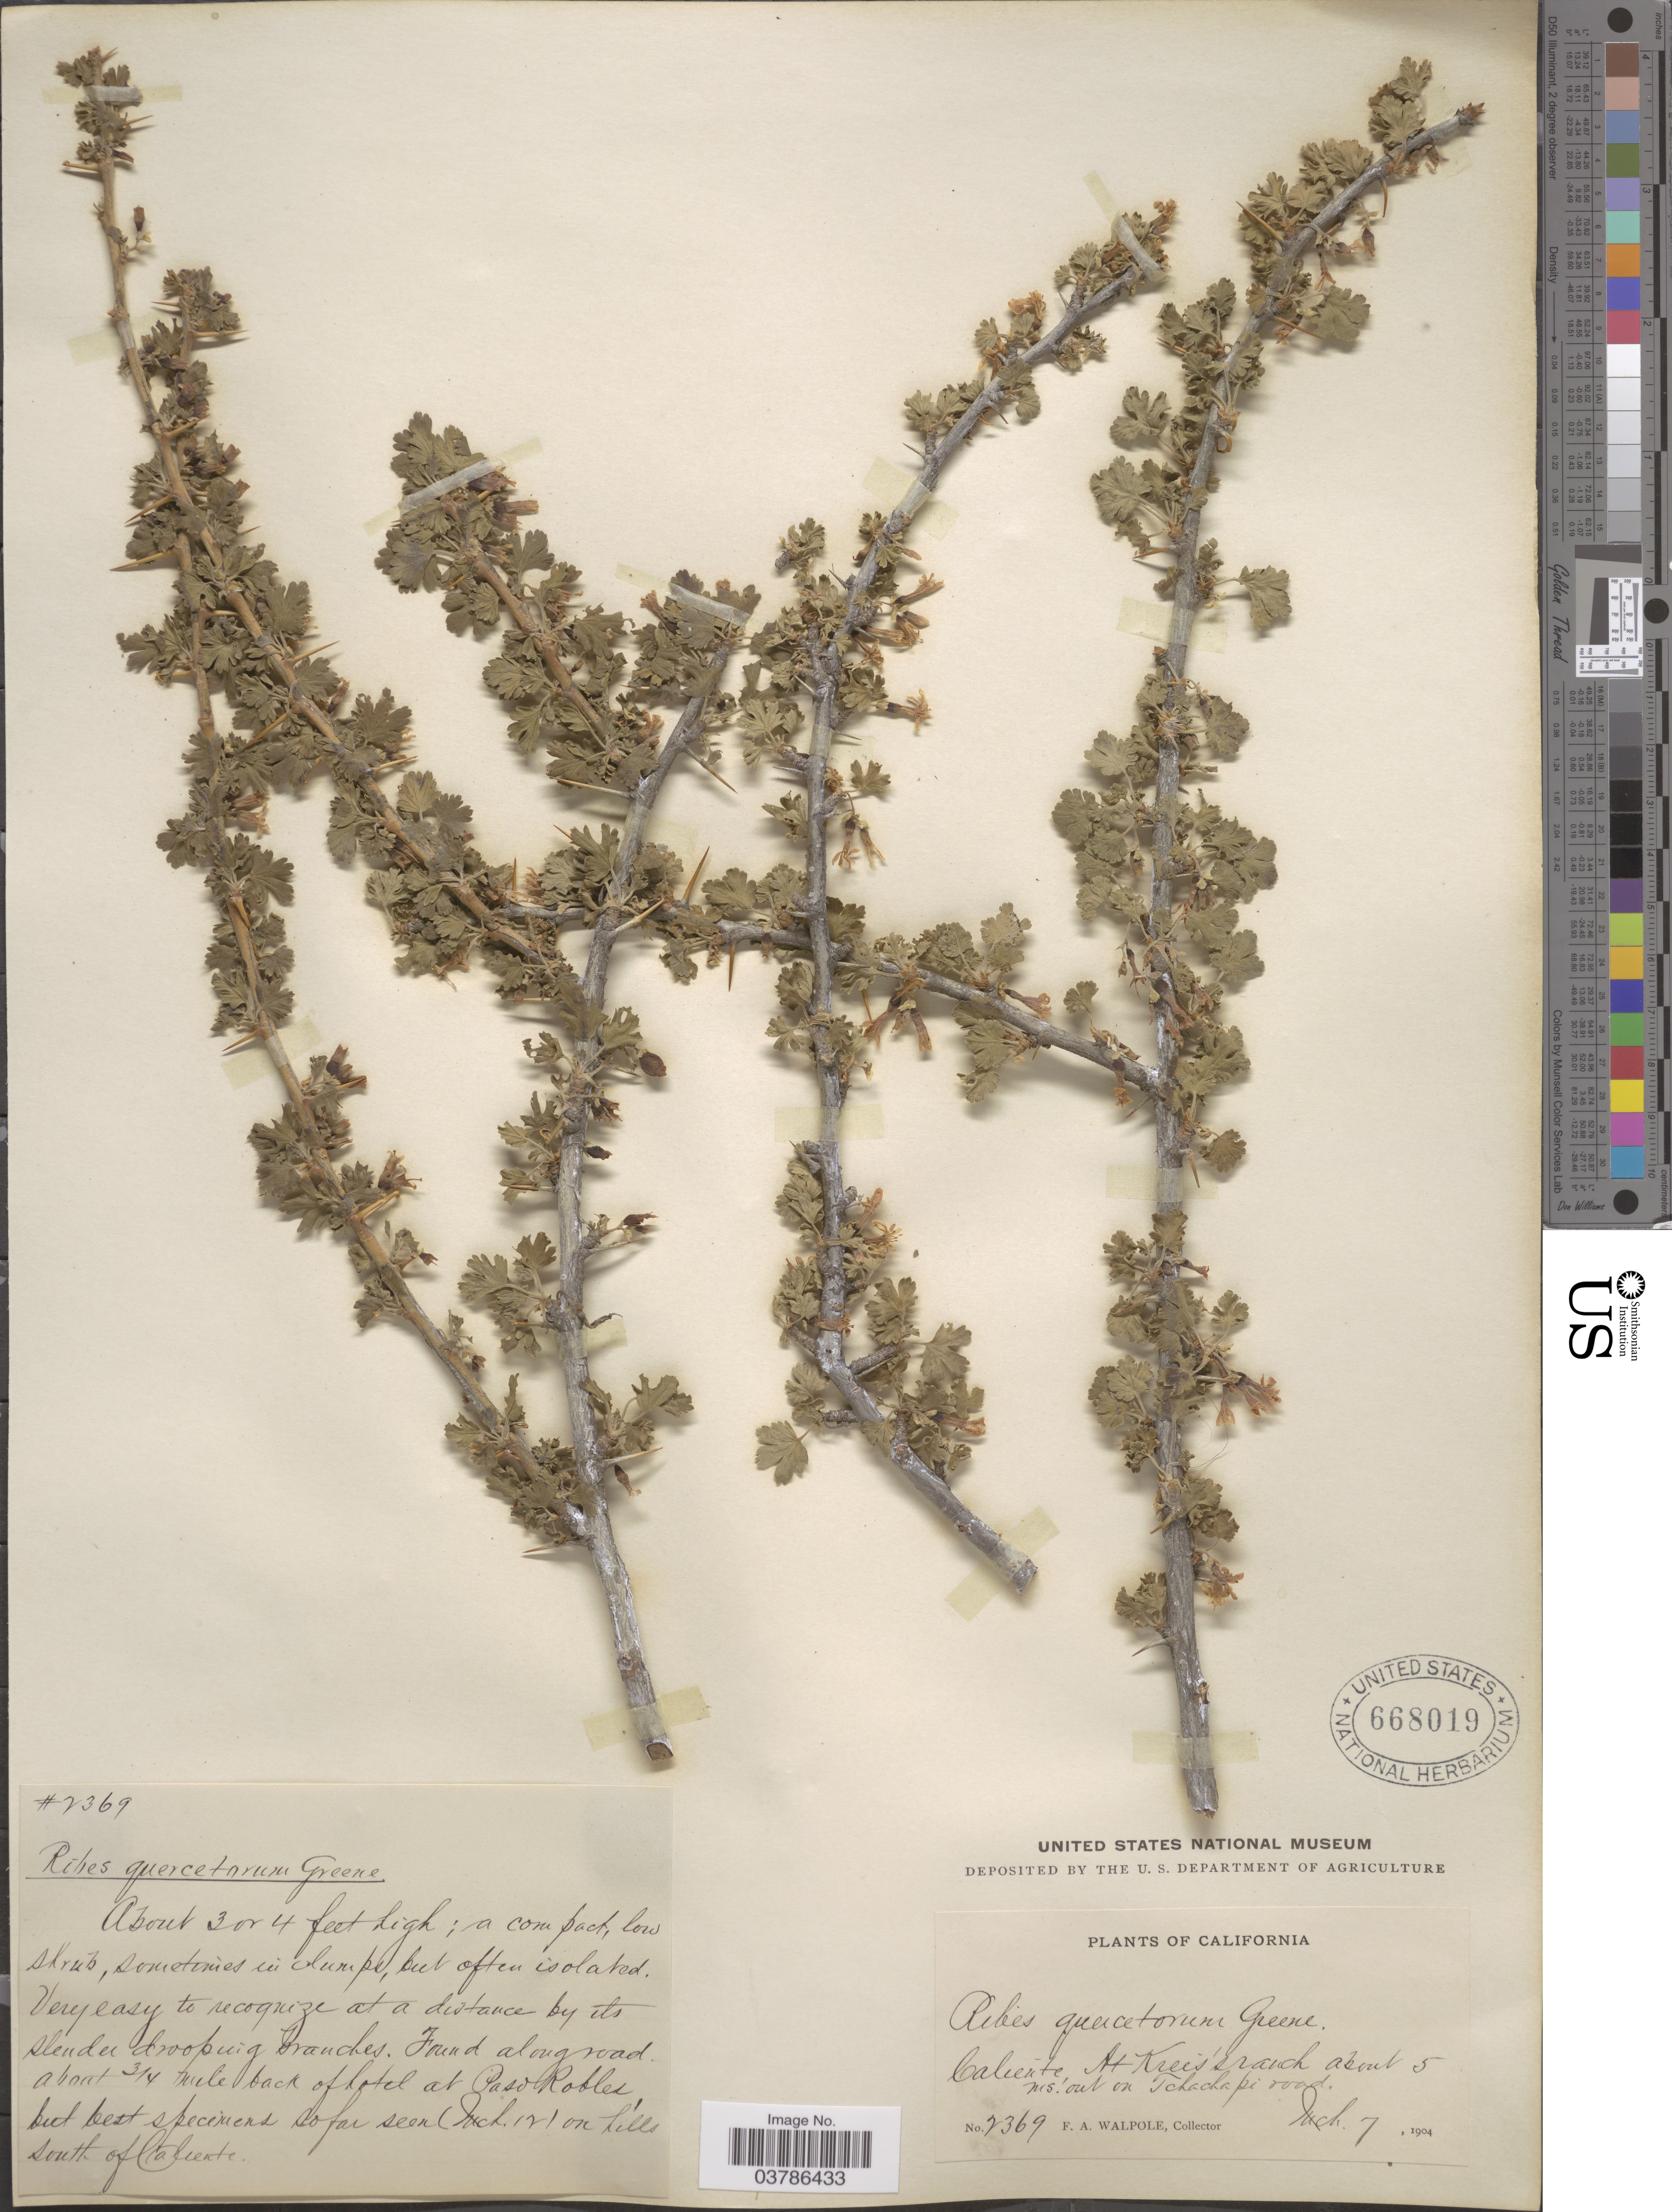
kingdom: Plantae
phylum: Tracheophyta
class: Magnoliopsida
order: Saxifragales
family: Grossulariaceae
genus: Ribes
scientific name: Ribes quercetorum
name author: Greene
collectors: F. Walpole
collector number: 2369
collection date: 1904-03-07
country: United States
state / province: California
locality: Along road 3/4 mile back of hotel at Paso Robles, on hills south of Caliente. Caliente, At Kreis's ranch* about 5 ms. out on Tchachapi road.?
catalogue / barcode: US 668019